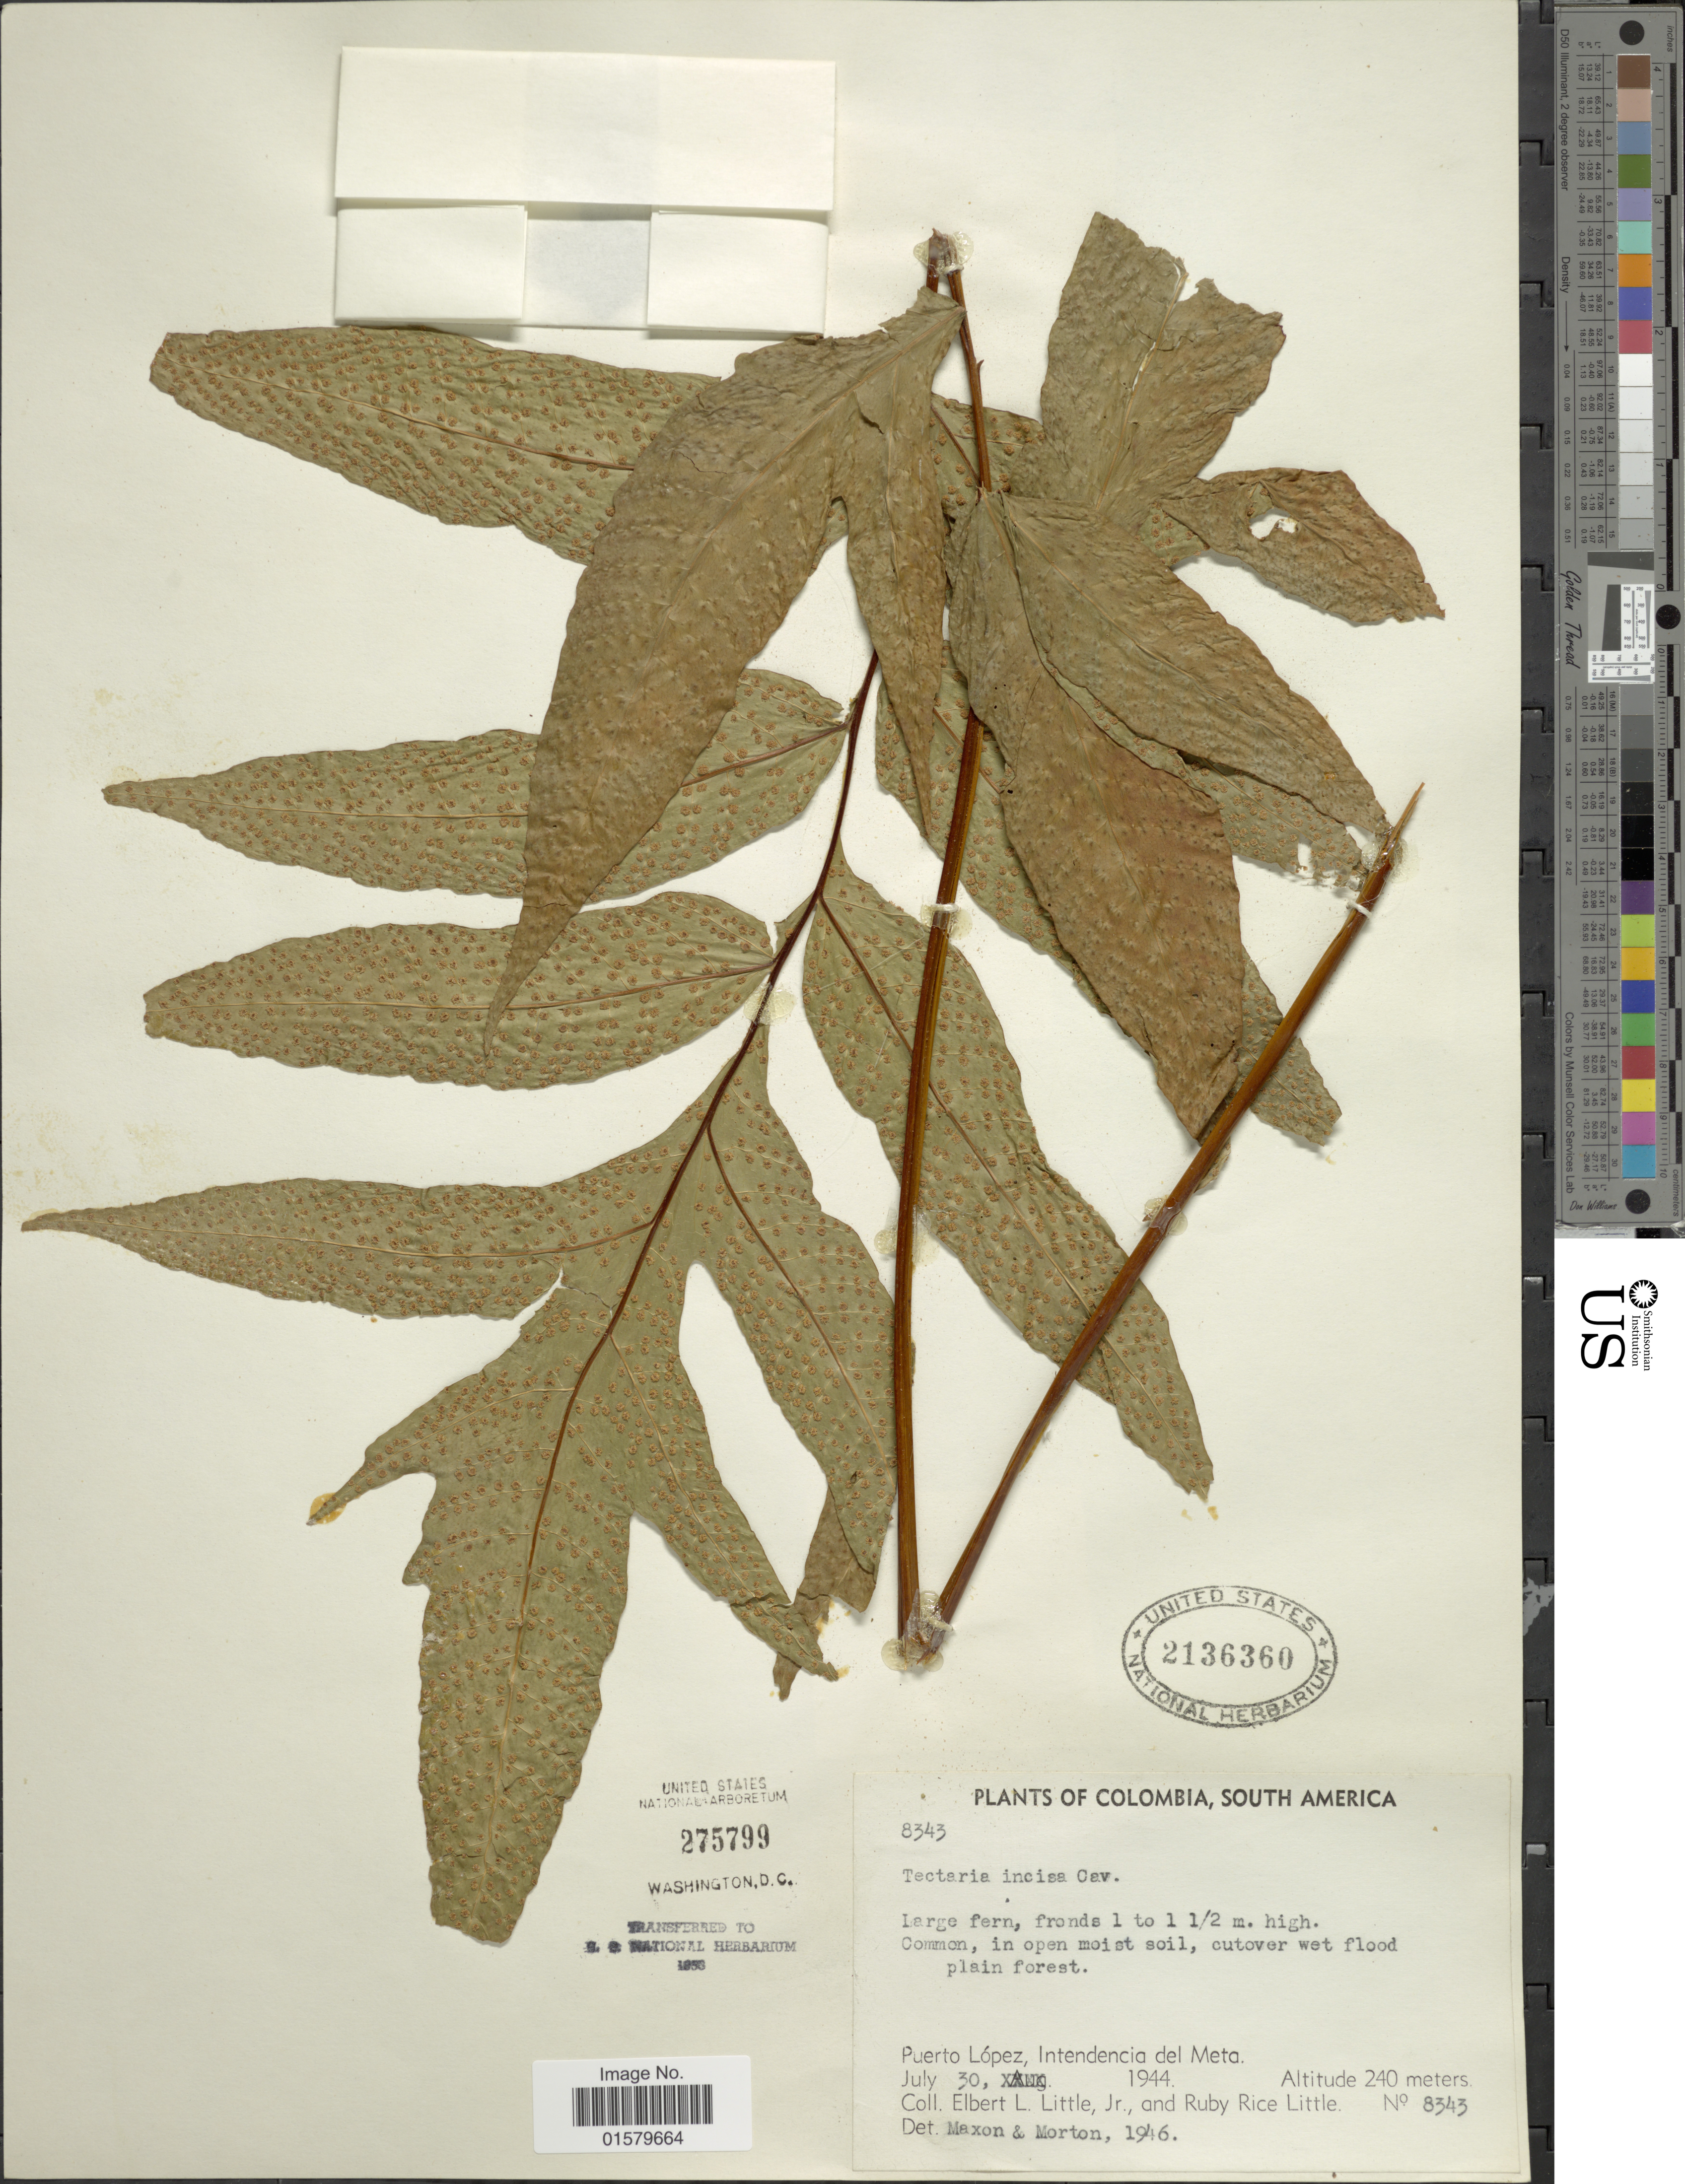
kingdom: Plantae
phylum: Tracheophyta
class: Polypodiopsida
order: Polypodiales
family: Tectariaceae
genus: Tectaria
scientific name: Tectaria incisa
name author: Cav.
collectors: E. L. Little & R. R. Little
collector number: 8343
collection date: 1944-07-30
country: Colombia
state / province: Meta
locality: Puerto Lopez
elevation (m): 240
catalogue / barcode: US 2136360